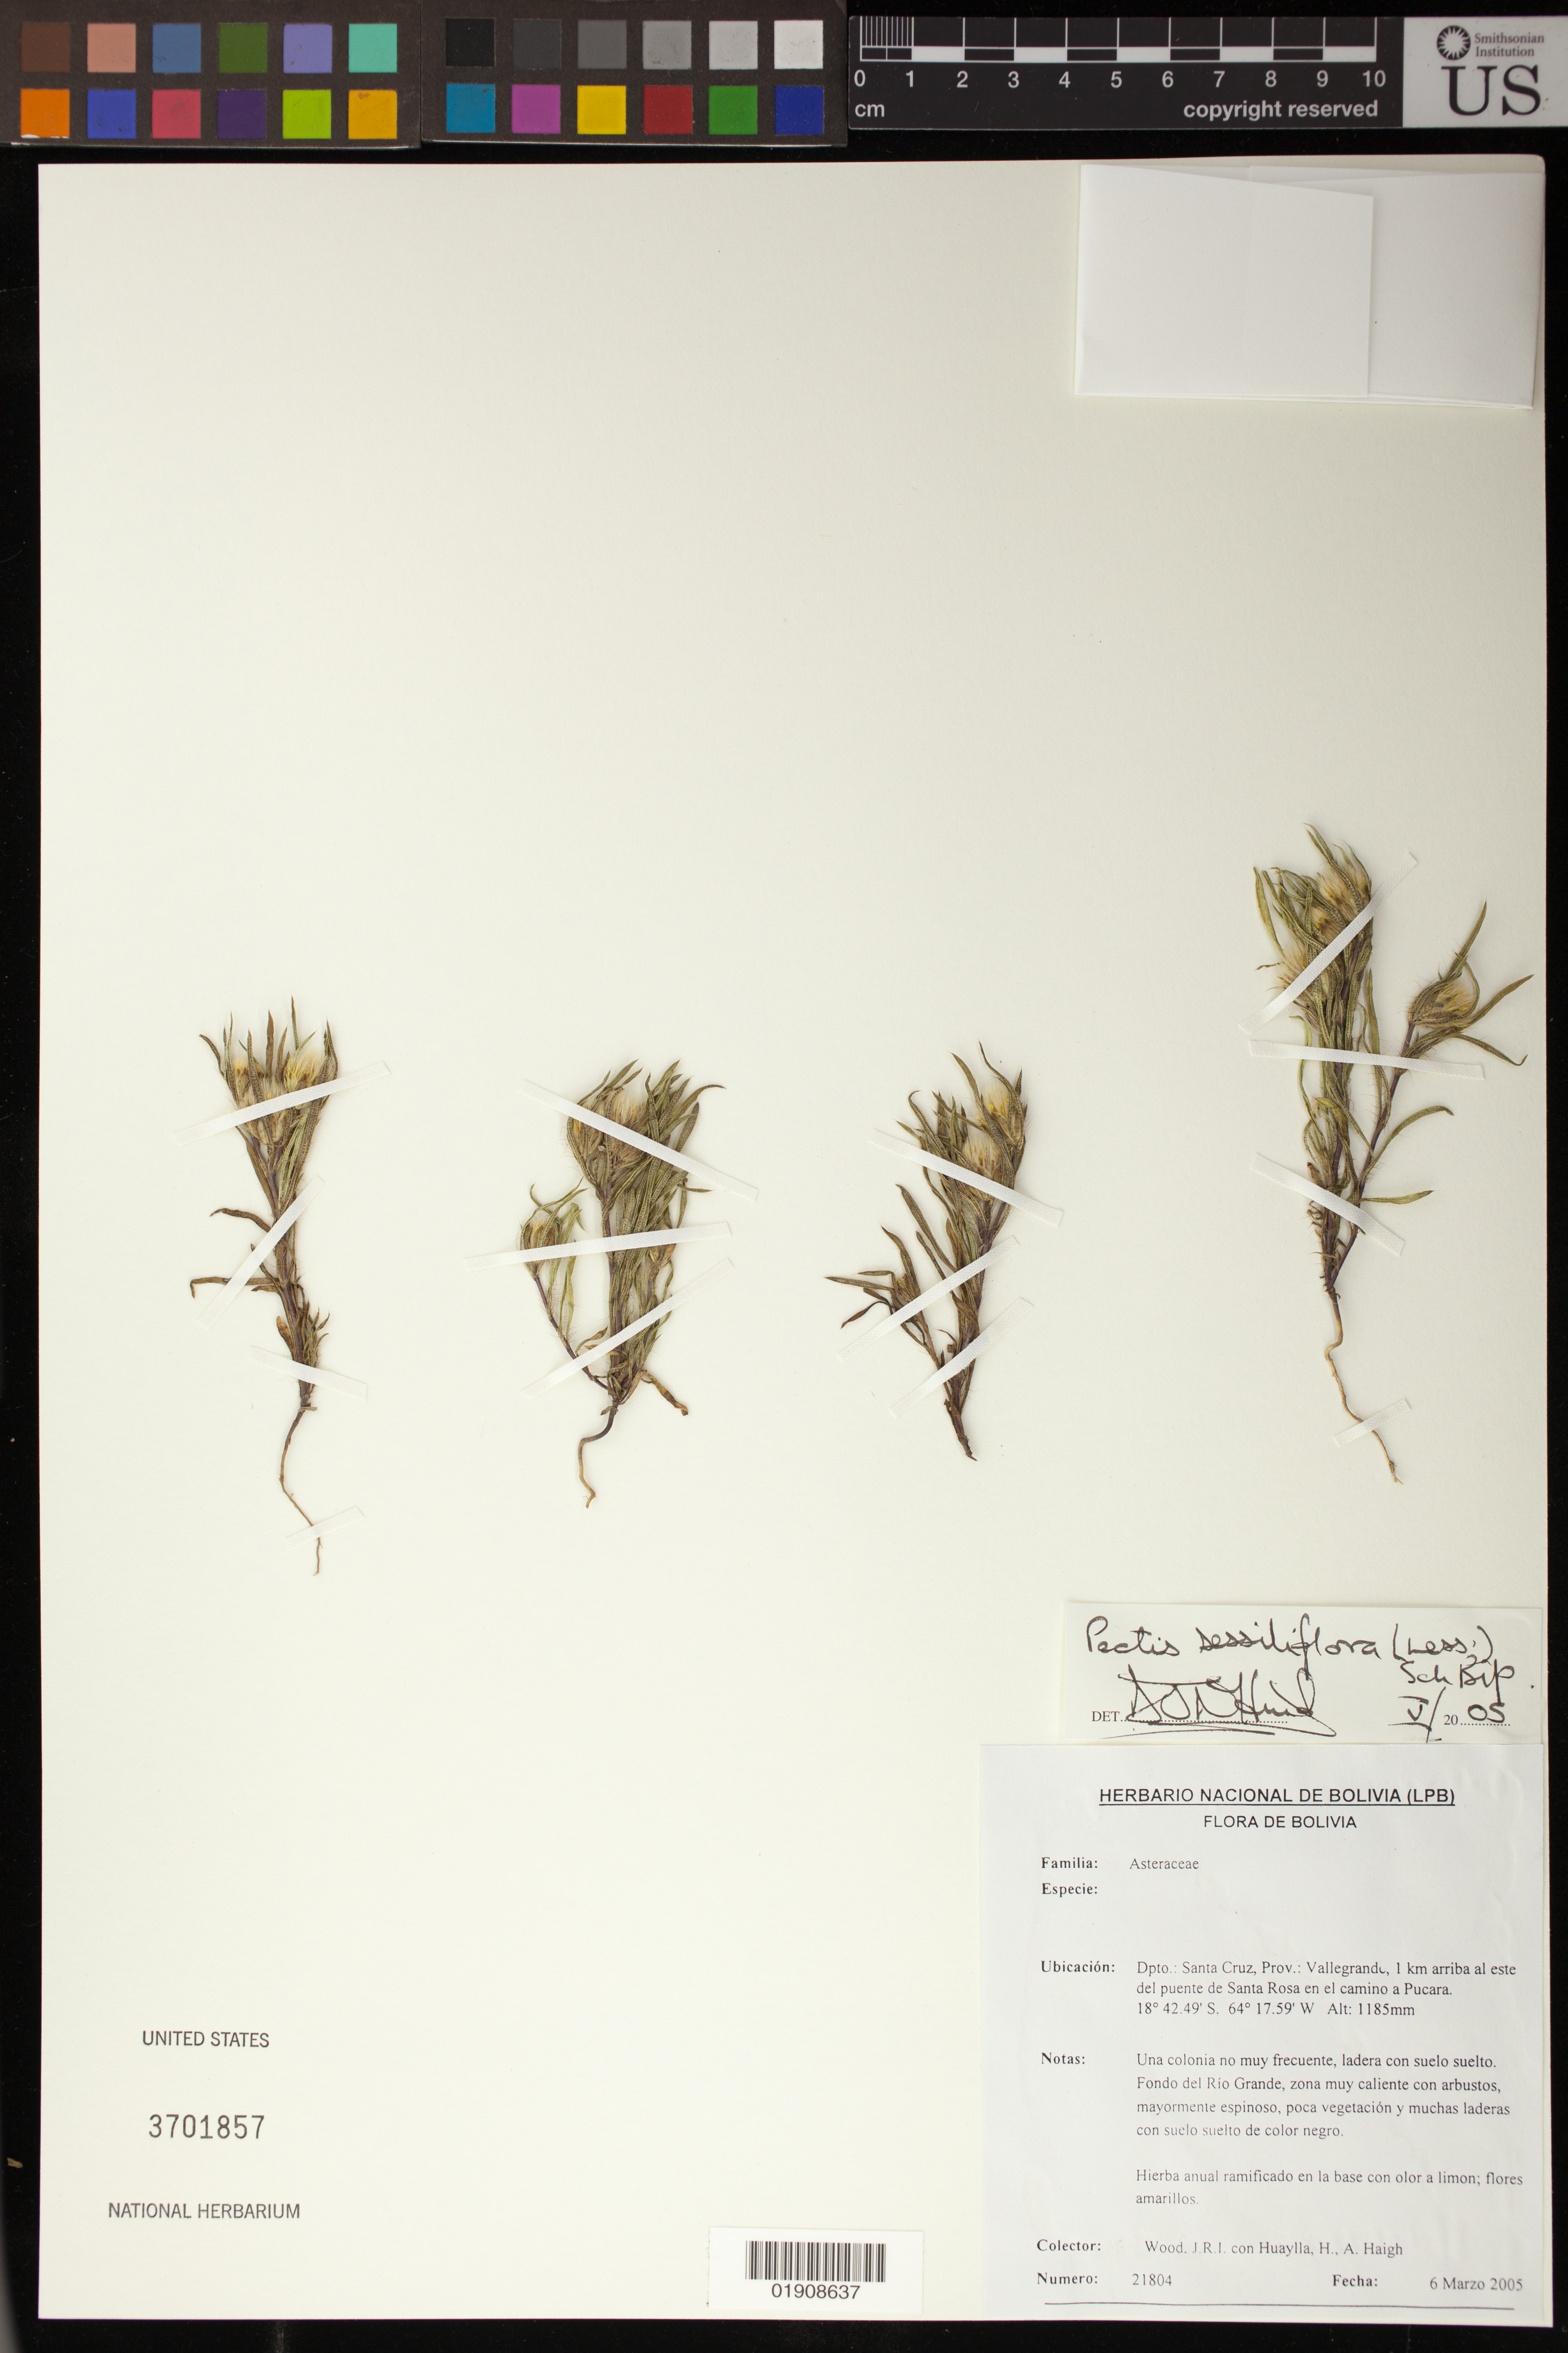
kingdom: Plantae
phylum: Tracheophyta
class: Magnoliopsida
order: Asterales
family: Asteraceae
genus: Pectis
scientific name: Pectis sessiliflora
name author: (Less.) Sch. Bip.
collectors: J. R. I. Wood, H. Huaylla & A. Haigh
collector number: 21804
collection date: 2005-03-06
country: Bolivia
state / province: Santa Cruz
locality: Prov.: Vallegrande, 1 km arriba al este del puente de Santa Rosa en el camino a Purcara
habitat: Una colonia no muy frecuente, ladera con suelo suelto. Fondo del Rio Grande, zona muy caliente con arbustos, mayormente espinsos, poca vegetacion y muchas laderas con suelo suelto de color negro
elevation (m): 1185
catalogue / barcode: US 3701857